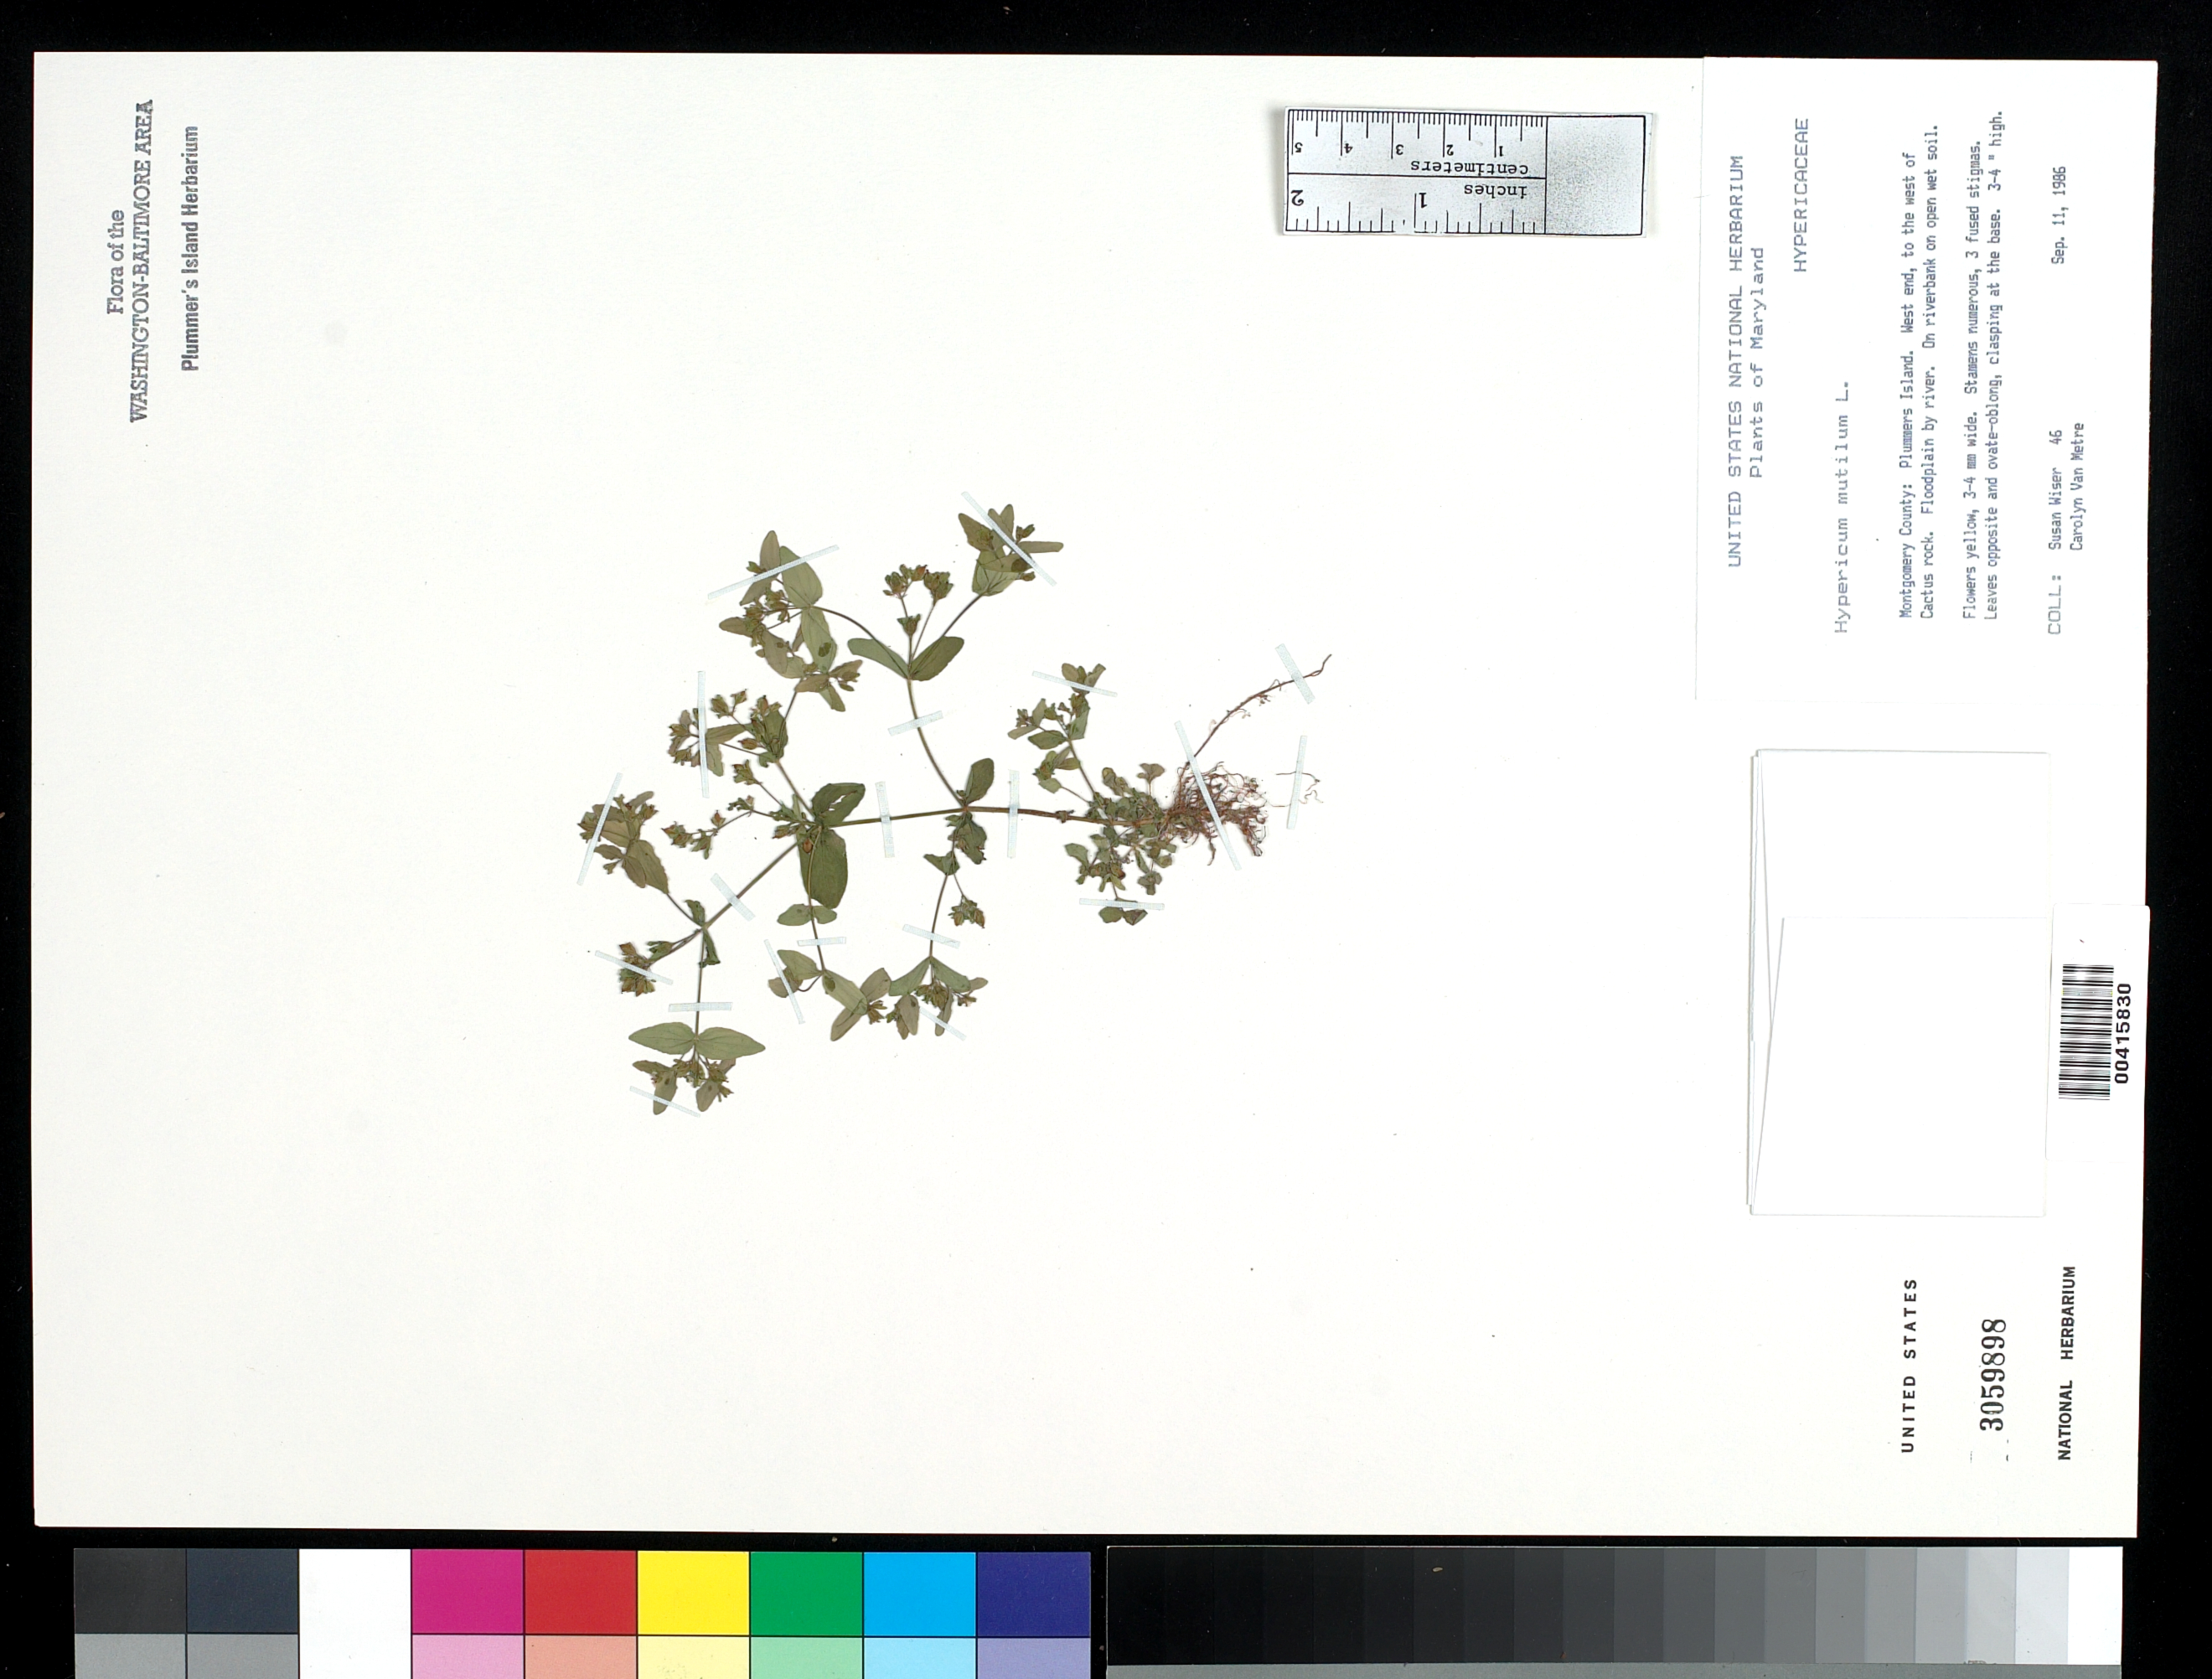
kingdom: Plantae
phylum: Tracheophyta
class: Magnoliopsida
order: Malpighiales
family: Hypericaceae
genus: Hypericum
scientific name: Hypericum mutilum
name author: L.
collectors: S. Wiser & C. Van metre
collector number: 46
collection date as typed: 11 Sep 1986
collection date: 1986-09-11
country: United States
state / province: Maryland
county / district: Montgomery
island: Plummers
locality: Plummer's Island; west end, to the west of Cactus Rock. C. & O. Canal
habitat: Floodplain by river. On riverbank on open wet soil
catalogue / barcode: US 3059898